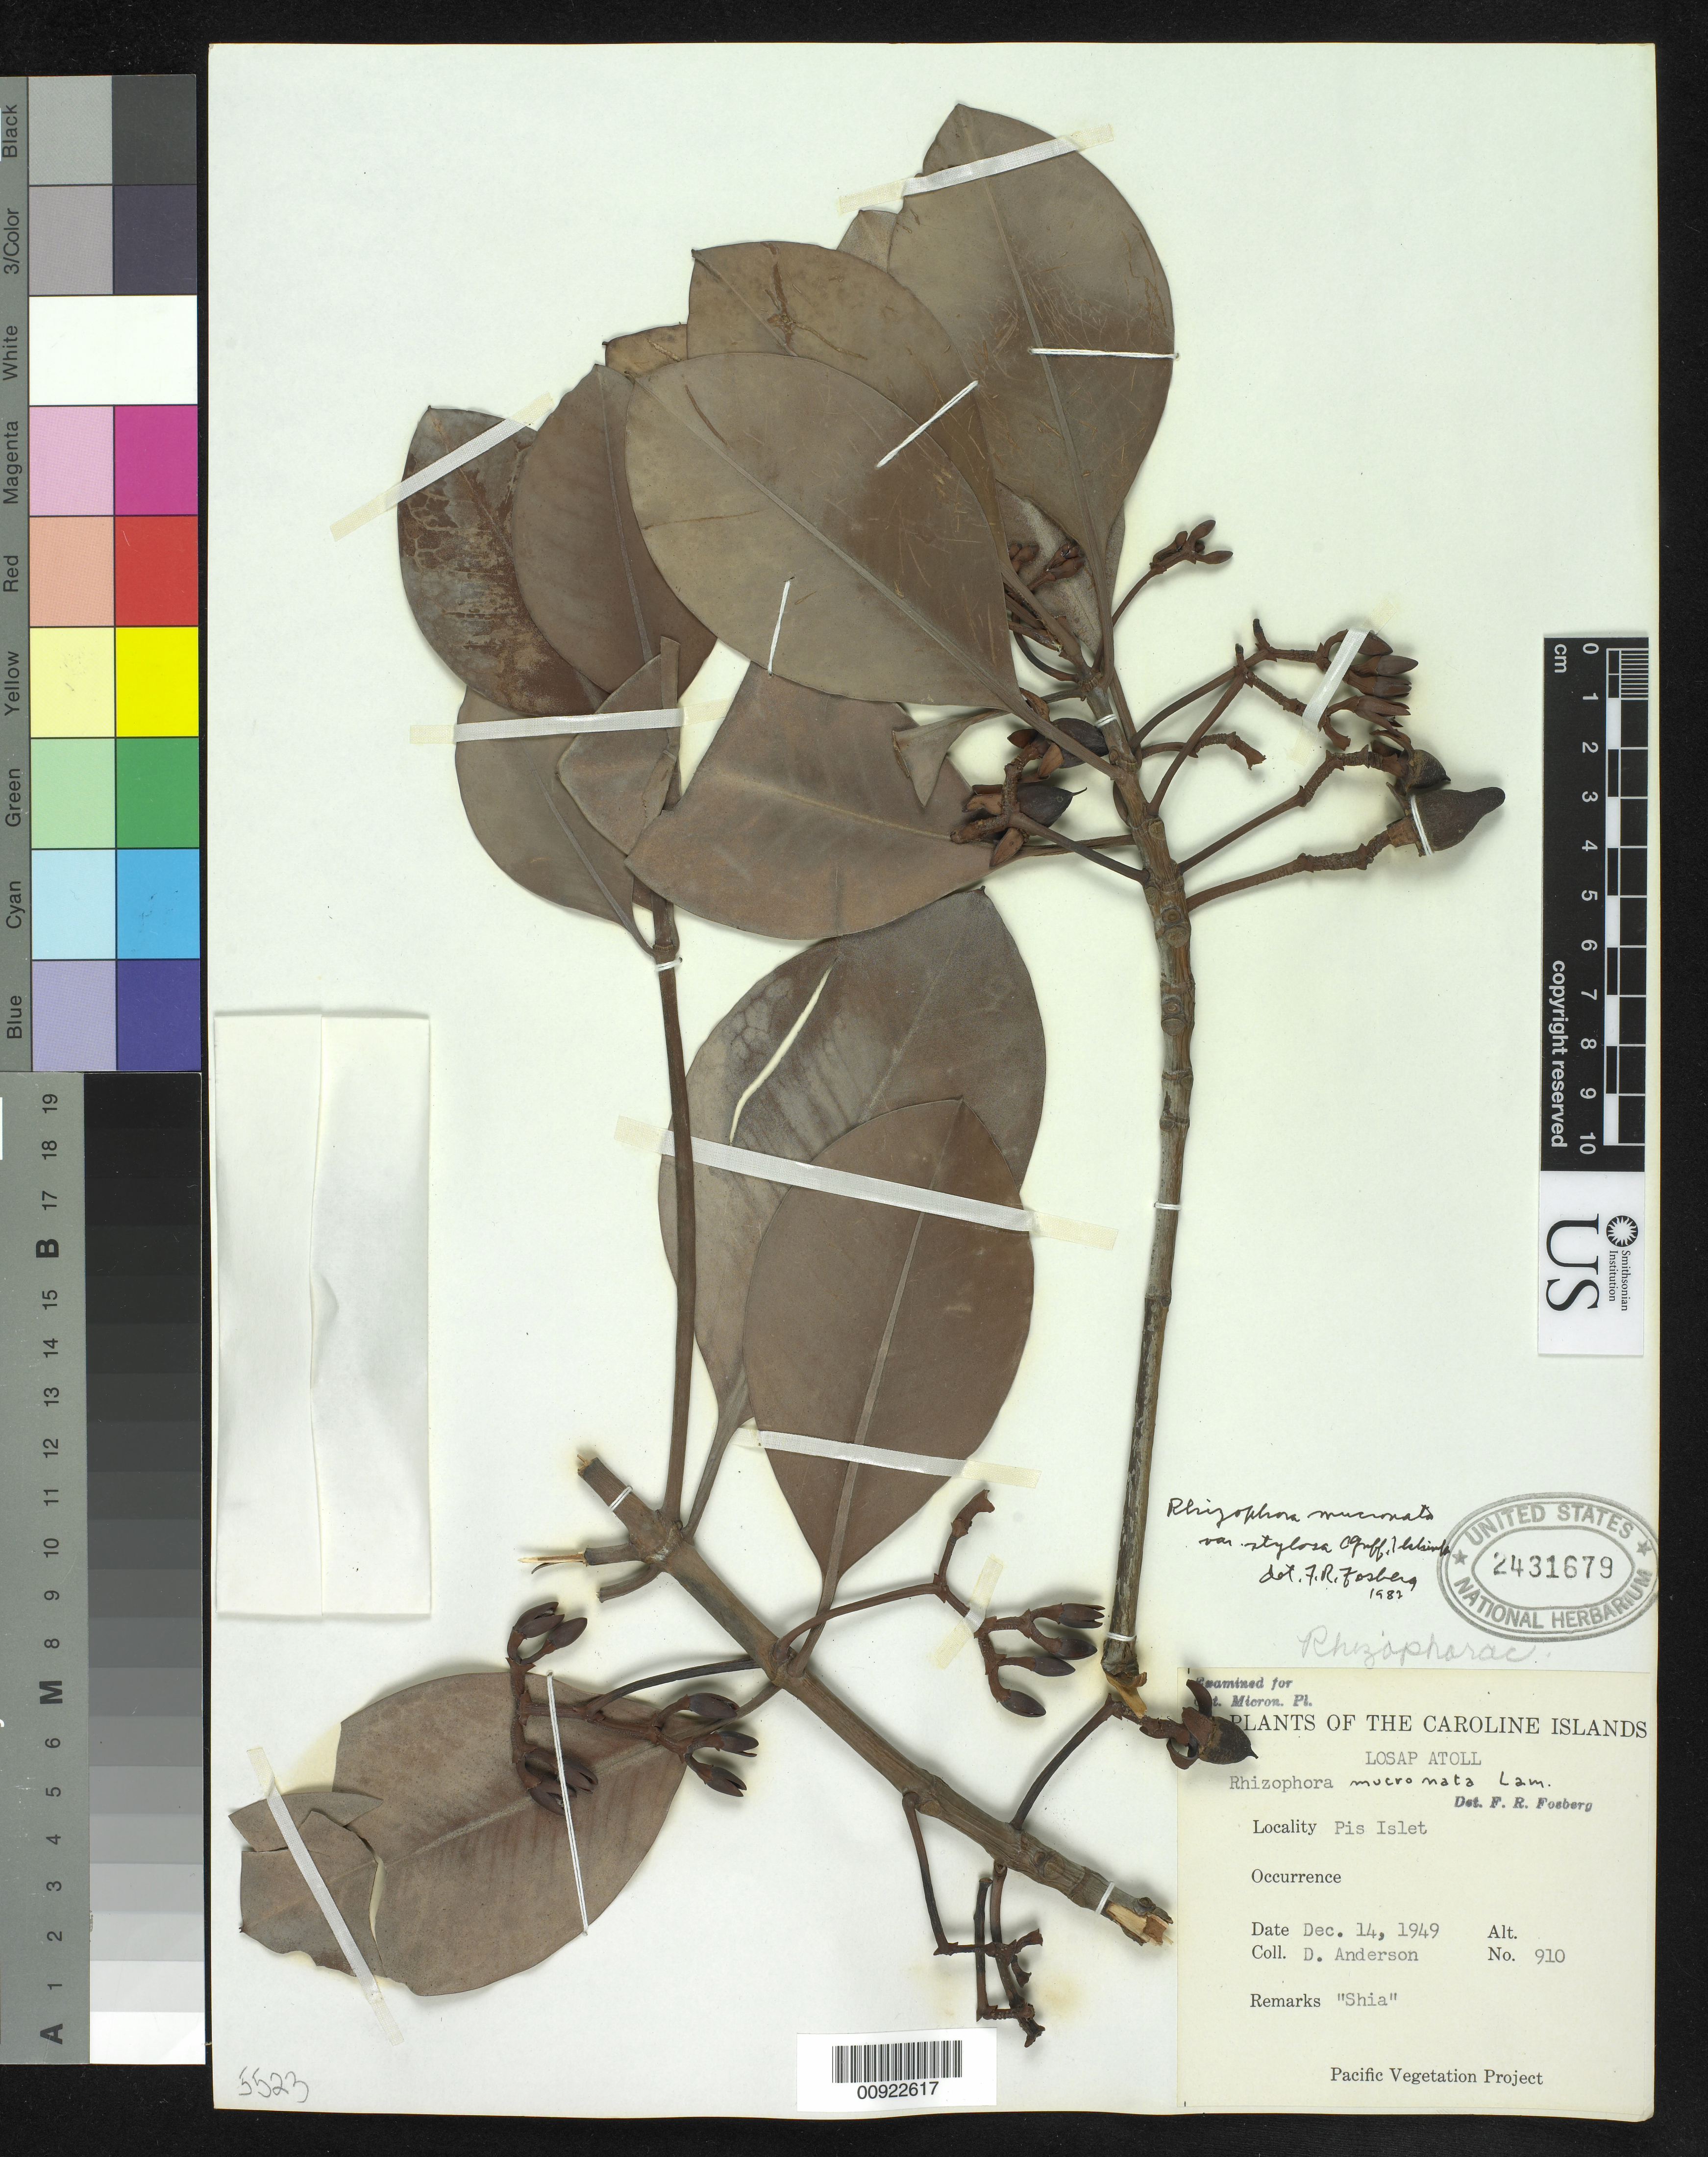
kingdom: Plantae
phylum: Tracheophyta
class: Magnoliopsida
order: Malpighiales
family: Rhizophoraceae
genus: Rhizophora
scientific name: Rhizophora mucronata var. stylosa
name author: Lam.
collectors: D. Anderson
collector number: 910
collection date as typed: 14 Dec 1949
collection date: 1949-12-14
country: Micronesia, Federated States of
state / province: Truk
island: Losap Atoll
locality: Pis Islet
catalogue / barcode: US 2431679